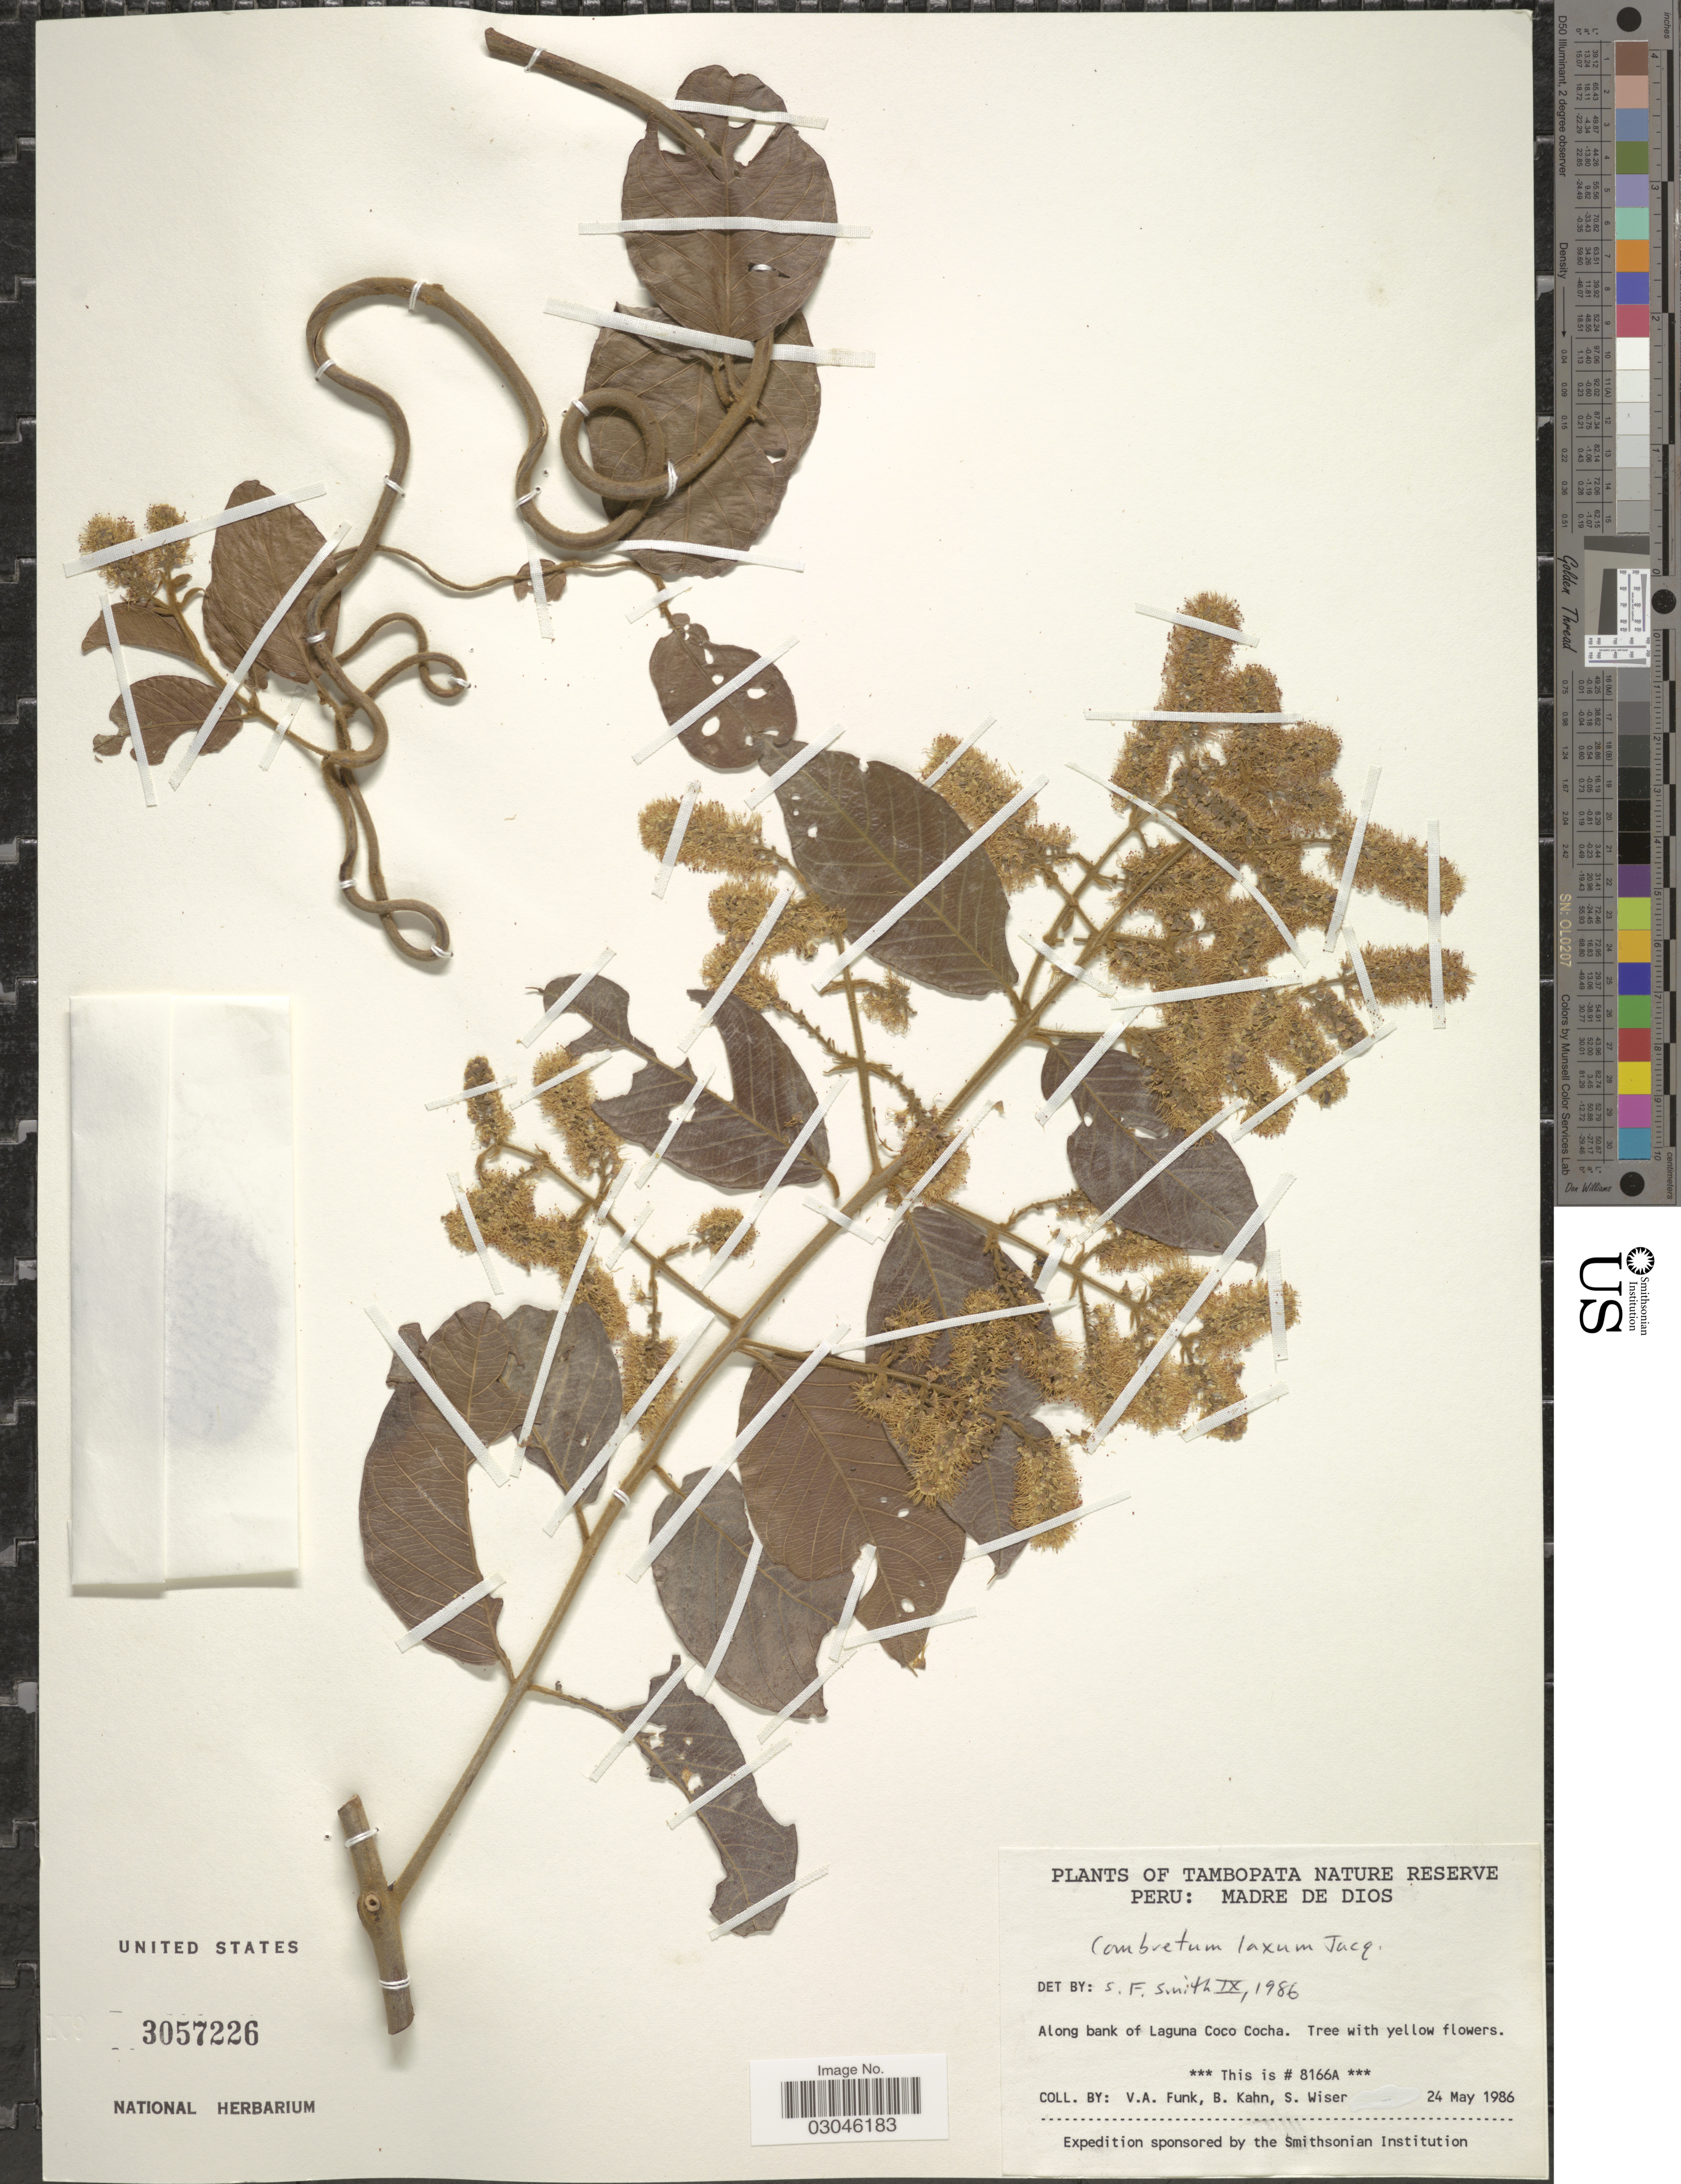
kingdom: Plantae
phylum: Tracheophyta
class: Magnoliopsida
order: Myrtales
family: Combretaceae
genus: Combretum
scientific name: Combretum laxum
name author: Jacq.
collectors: V. Funk, B. Kahn & S. Wiser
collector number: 8166A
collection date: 1986-05-24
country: Peru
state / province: Madre de Dios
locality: Tambopata Nature Reserve. Along bank of Laguna Coco Cocha.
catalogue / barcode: US 3057226